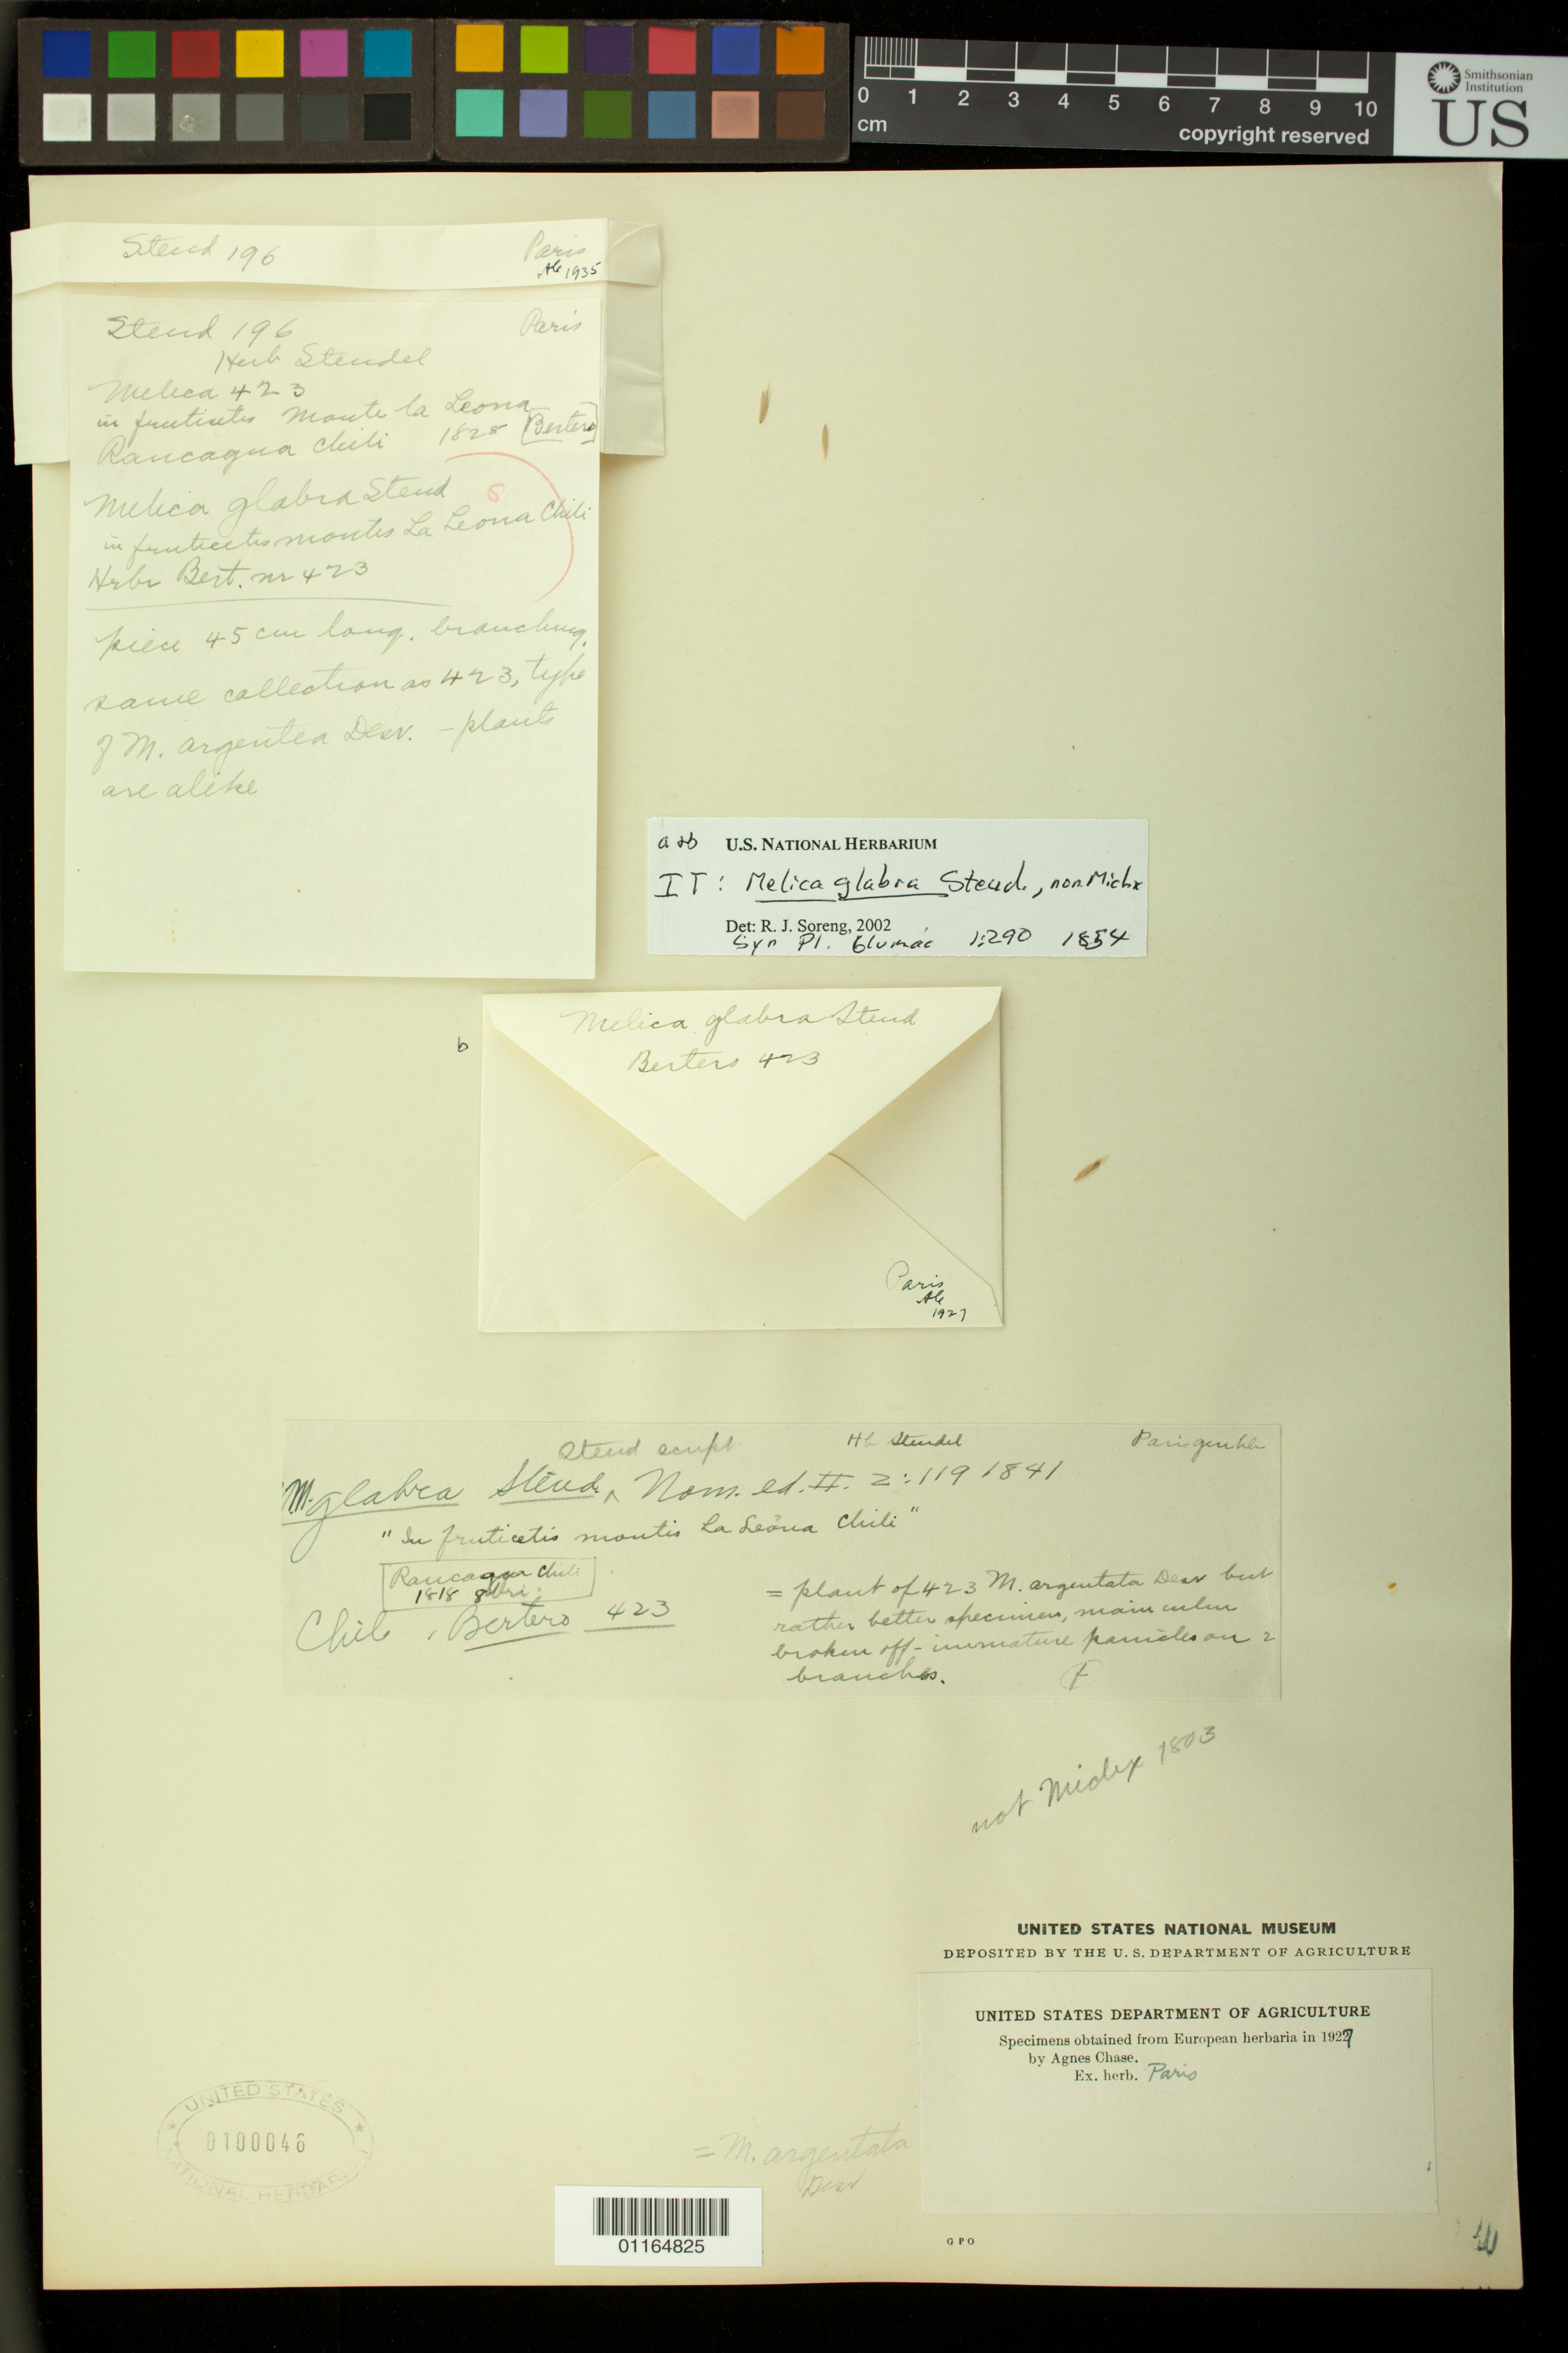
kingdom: Plantae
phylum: Tracheophyta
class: Liliopsida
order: Poales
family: Poaceae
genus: Melica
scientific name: Melica glabra Steud., nom. illeg.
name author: Steud.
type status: Syntype; Type Collection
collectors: C. L. G. Bertero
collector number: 423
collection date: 1818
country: Chile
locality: Rancagua, Monte la Leona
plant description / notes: Fragmentary material of type specimen ex herb. Paris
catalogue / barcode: US 100046